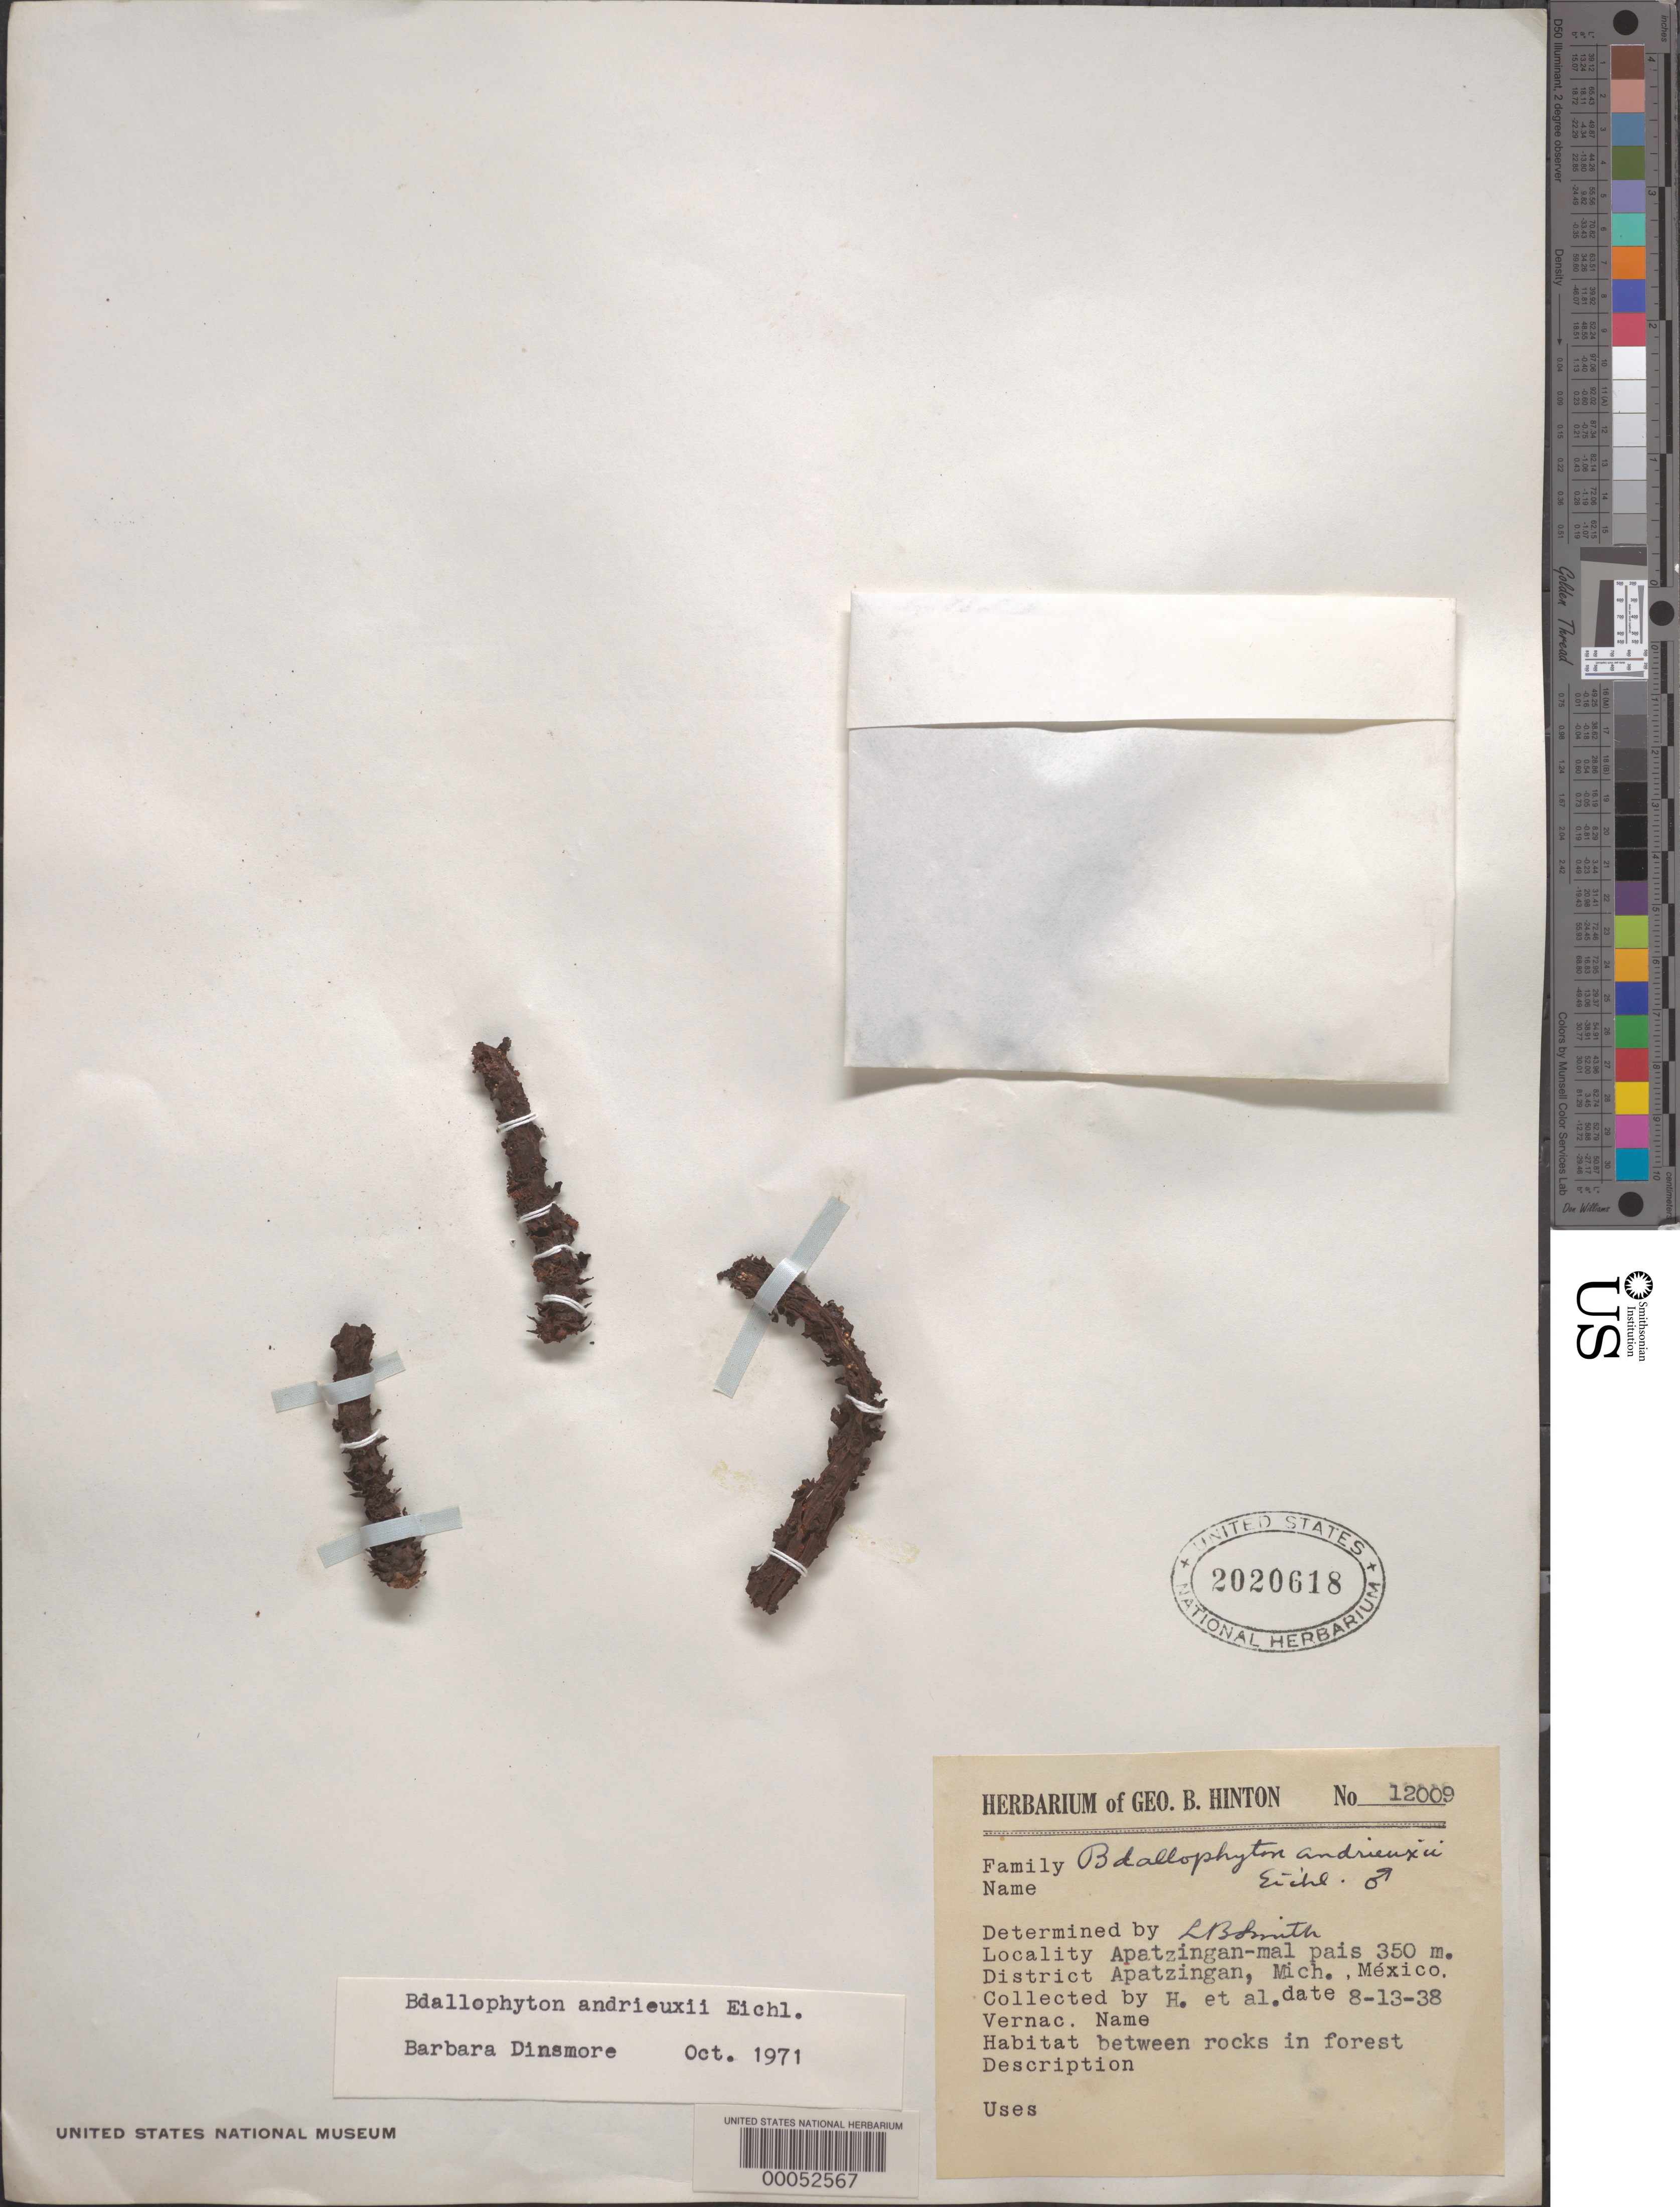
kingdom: Plantae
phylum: Tracheophyta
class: Magnoliopsida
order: Malvales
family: Cytinaceae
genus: Bdallophytum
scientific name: Bdallophytum andrieuxii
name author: Eichler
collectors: G. B. Hinton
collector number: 12009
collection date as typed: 13 Aug 1938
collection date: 1938-08-13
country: Mexico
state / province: Michoacán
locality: Apatzingan--Mal Pais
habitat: Between rocks in forest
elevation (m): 350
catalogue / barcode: US 2020618